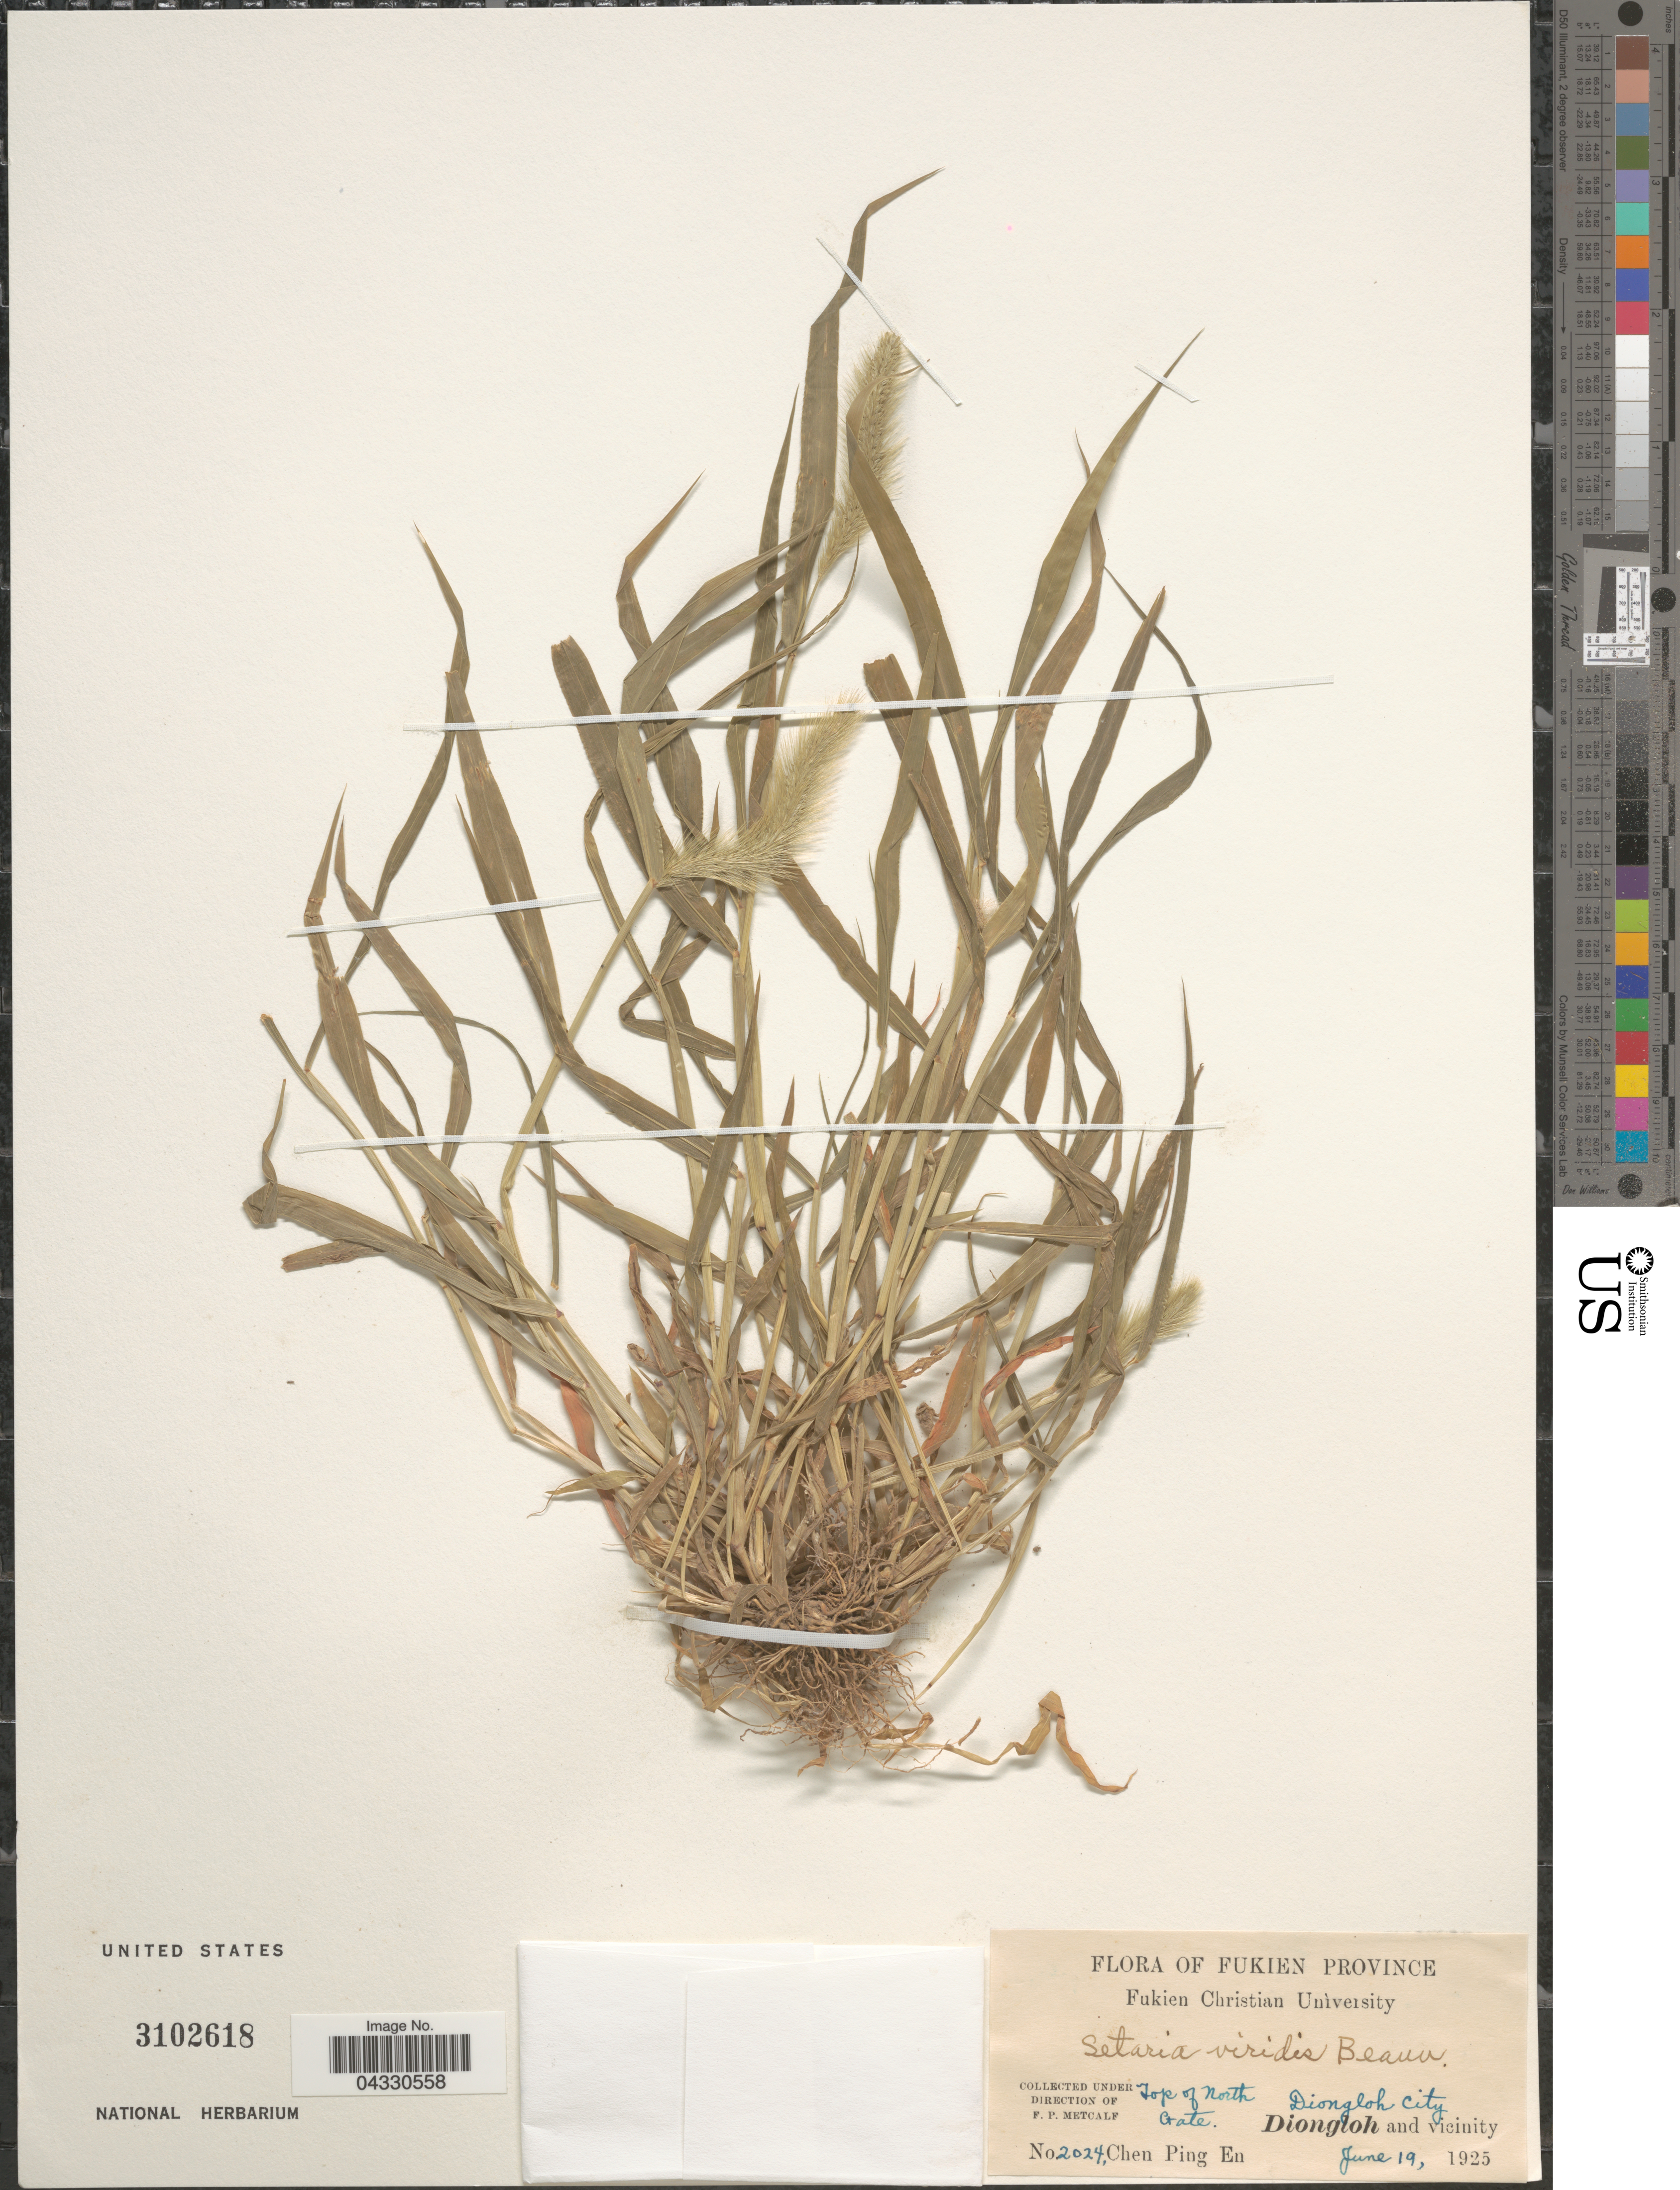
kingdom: Plantae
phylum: Tracheophyta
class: Liliopsida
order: Poales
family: Poaceae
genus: Setaria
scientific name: Setaria viridis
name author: (L.) P. Beauv.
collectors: C. Ping En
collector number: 2024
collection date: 1925-06-19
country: China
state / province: Fujian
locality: Fukien Province. Top of North Gate. Diongloh City. Diongloh and vicinity.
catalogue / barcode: US 3102618